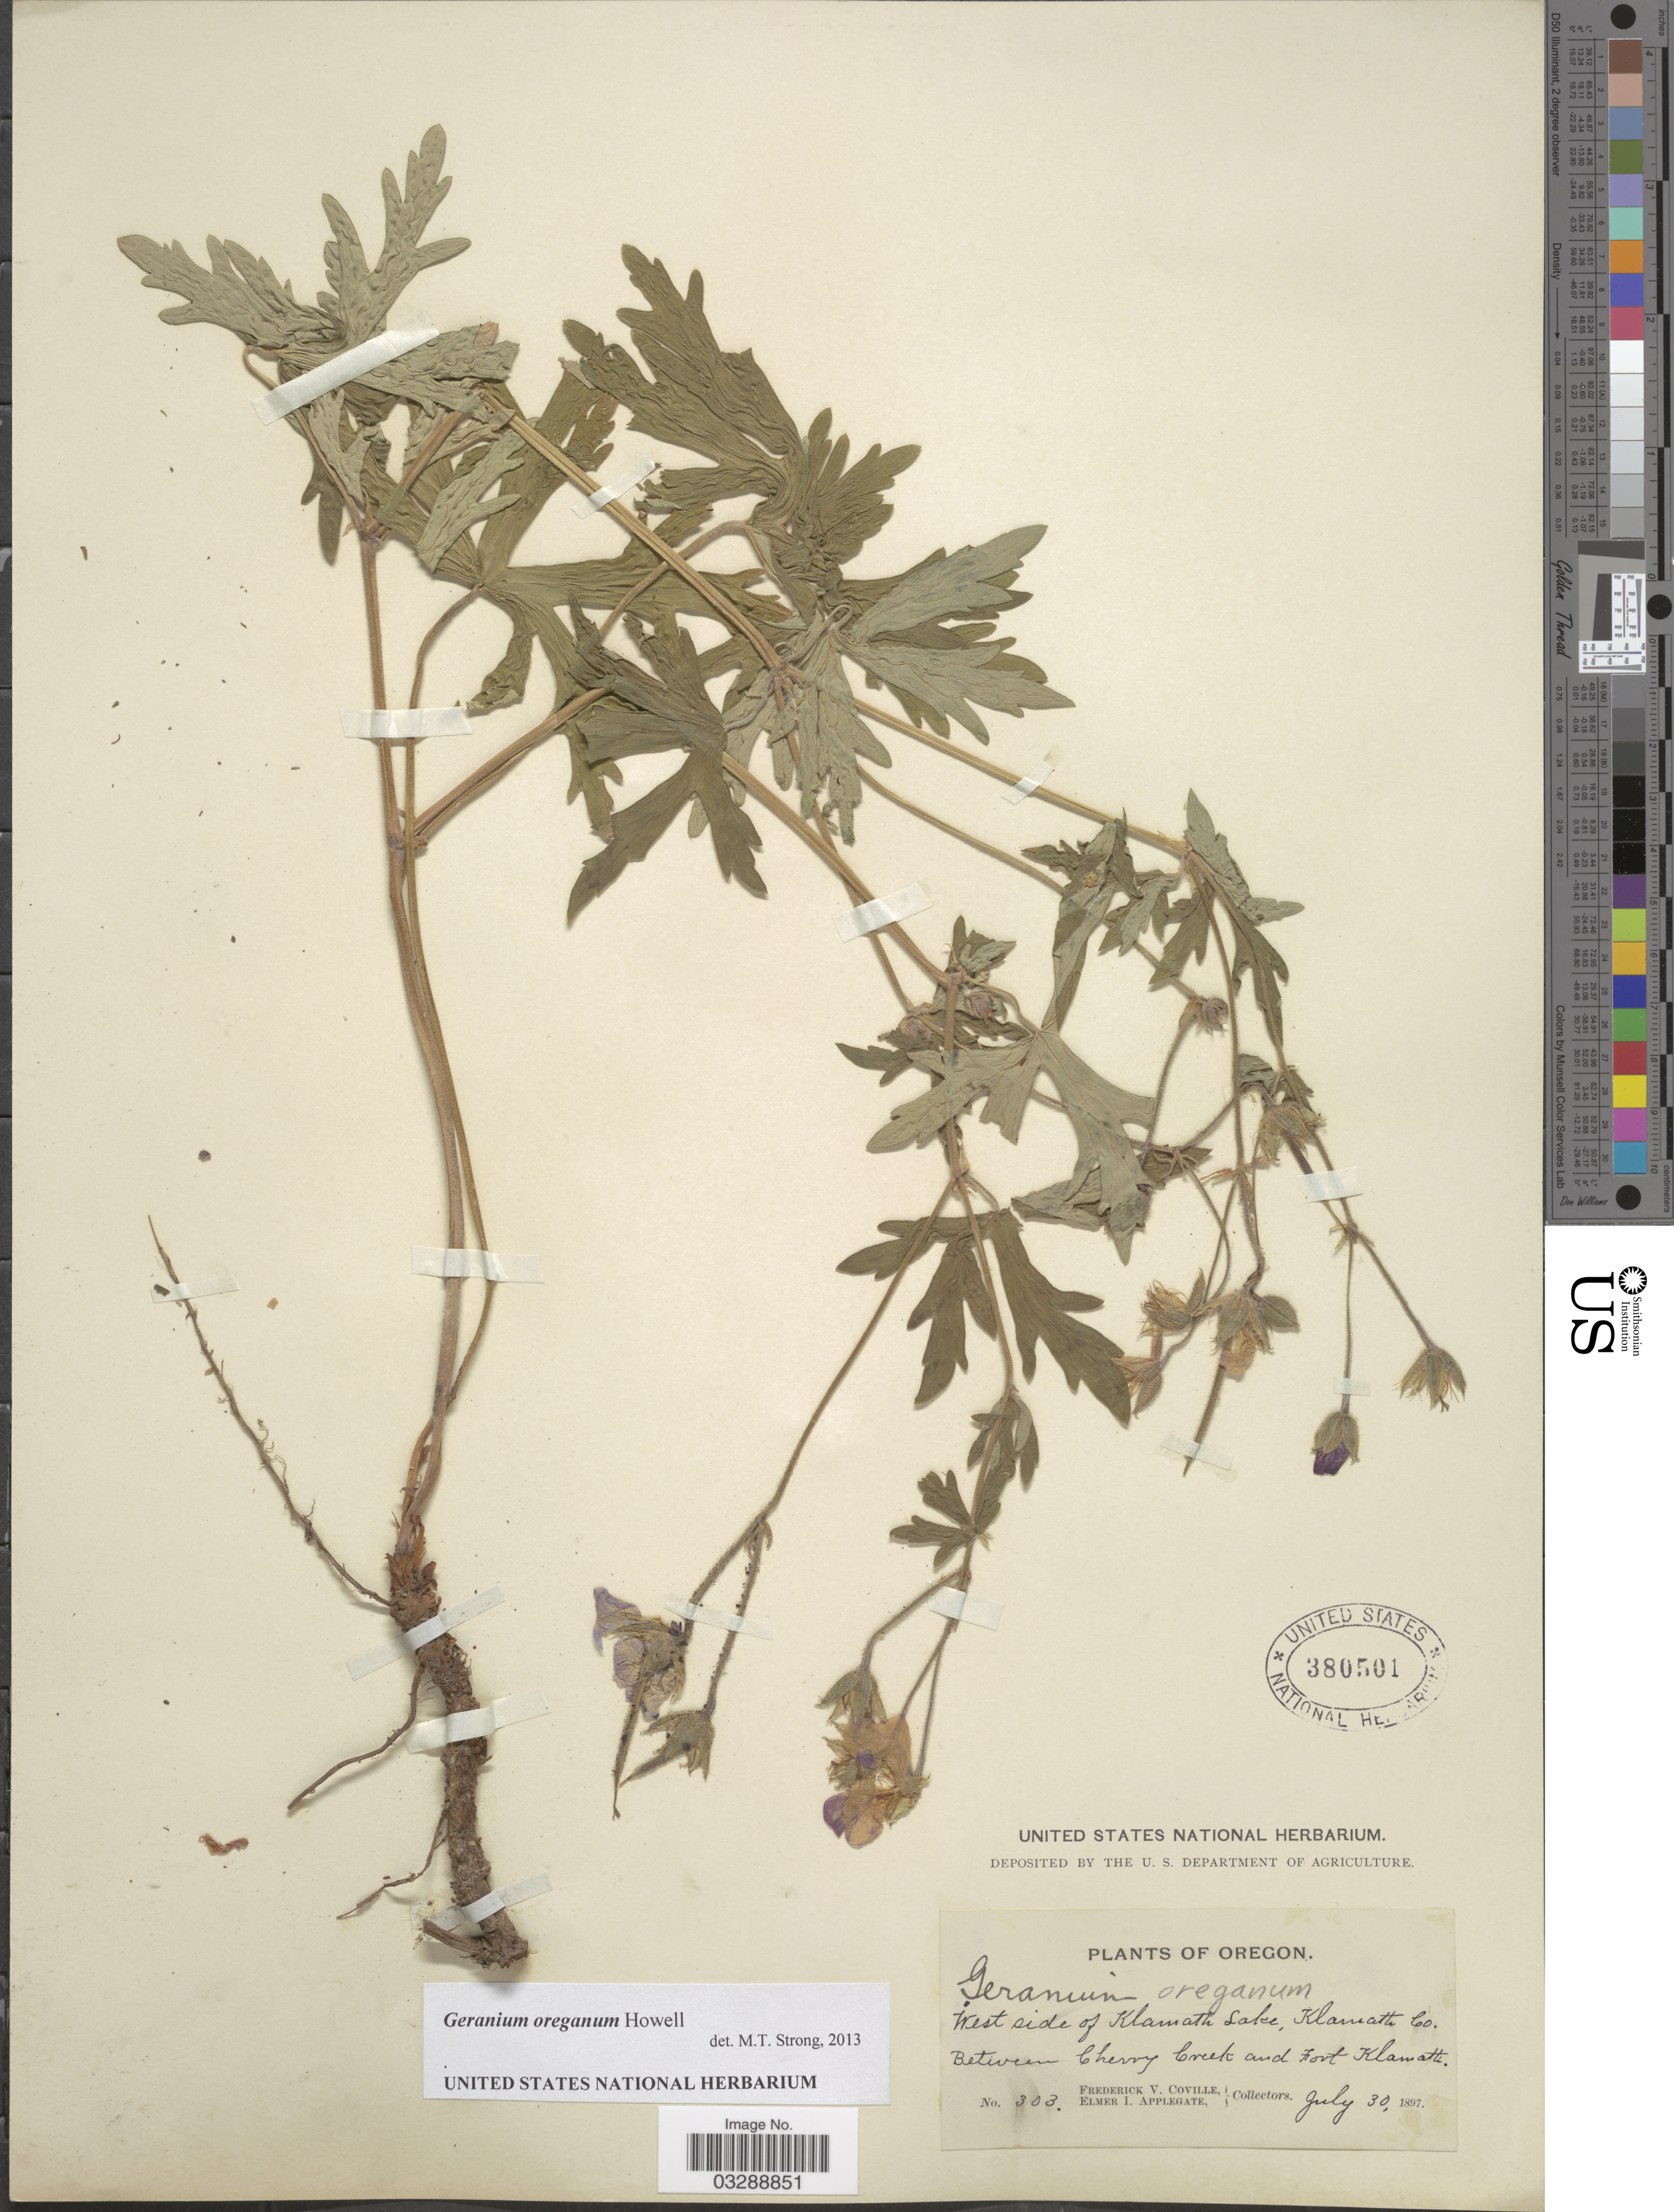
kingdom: Plantae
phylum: Tracheophyta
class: Magnoliopsida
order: Geraniales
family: Geraniaceae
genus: Geranium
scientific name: Geranium oreganum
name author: Howell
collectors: F. V. Coville & E. I. Applegate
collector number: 303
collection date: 1897-07-30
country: United States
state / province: Oregon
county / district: Klamath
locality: West side of Klamath Lake, Klamath Co. Between Cherry Creek and Fort Klamath.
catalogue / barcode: US 380501